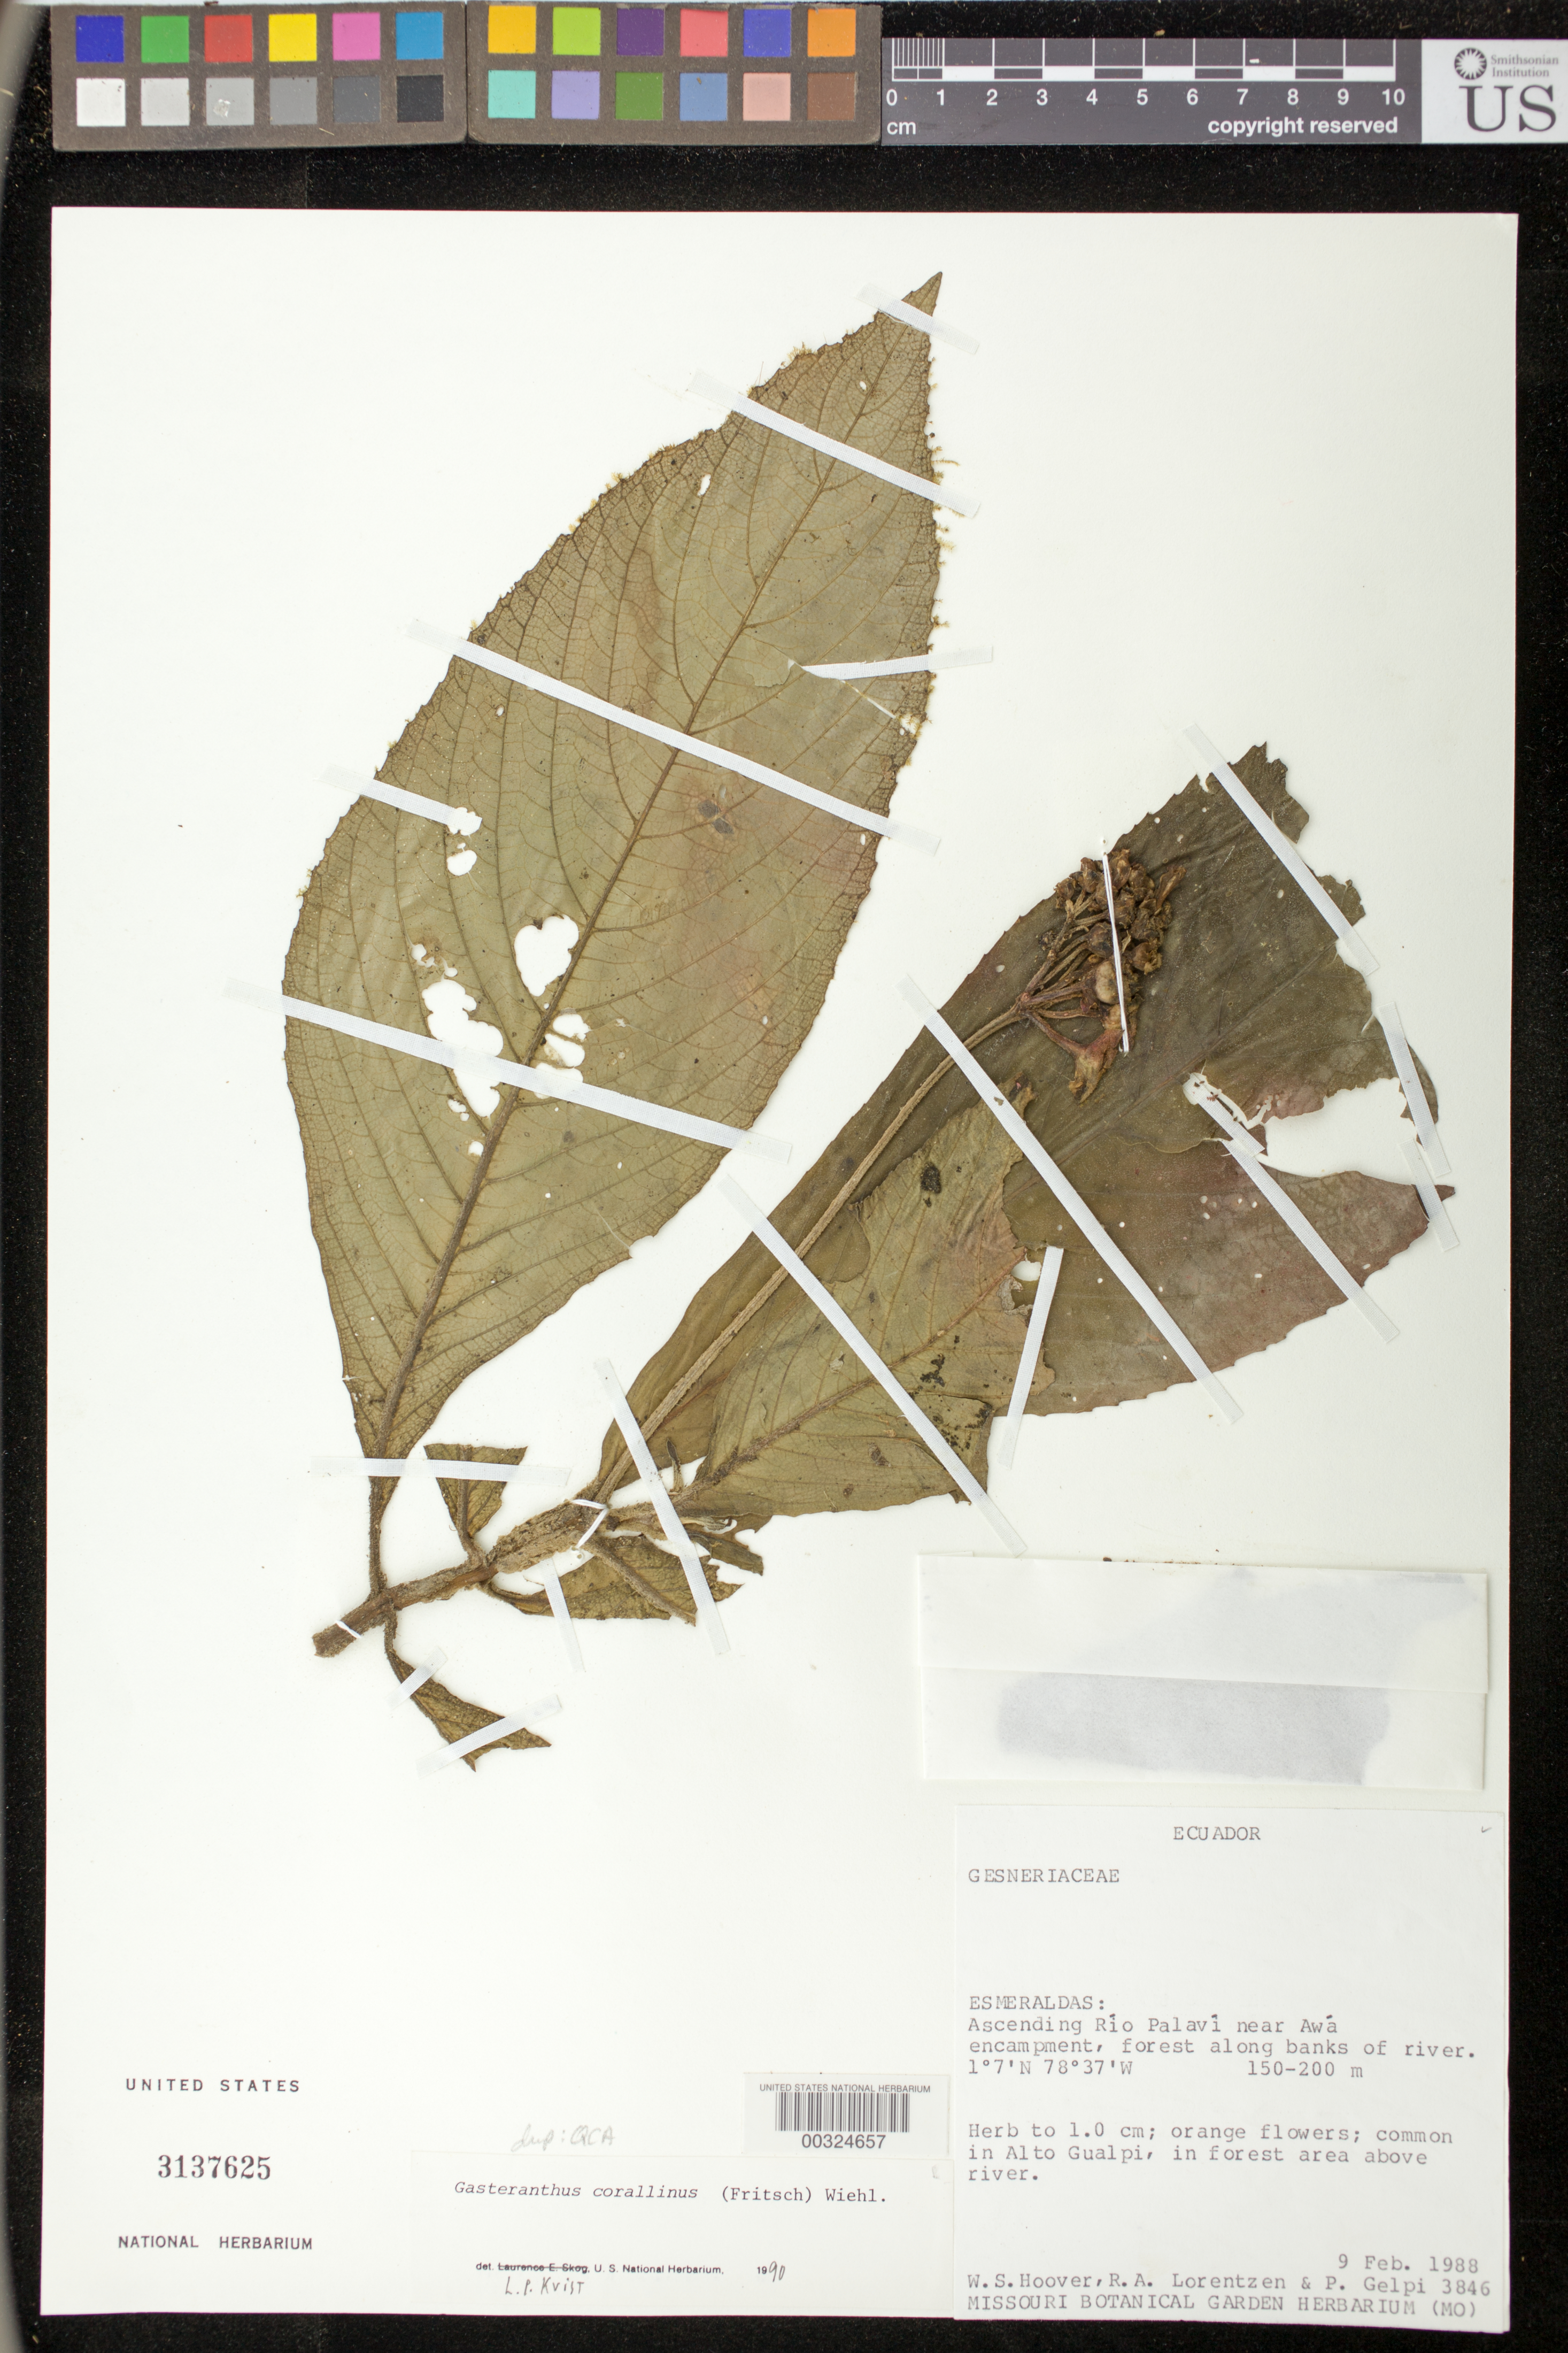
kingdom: Plantae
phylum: Tracheophyta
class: Magnoliopsida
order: Lamiales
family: Gesneriaceae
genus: Gasteranthus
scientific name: Gasteranthus corallinus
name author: (Fritsch) Wiehler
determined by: Skog, Laurence E.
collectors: W. S. Hoover, R. Lorentzen & P. Gelpi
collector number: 3846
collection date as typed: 09 Feb 1988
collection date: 1988-02-09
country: Ecuador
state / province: Esmeraldas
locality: Ascending Río Palaví near Awá encampment; Alto Gualpi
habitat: Forest along banks of river; in forest area above river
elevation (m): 150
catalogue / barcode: US 3137625